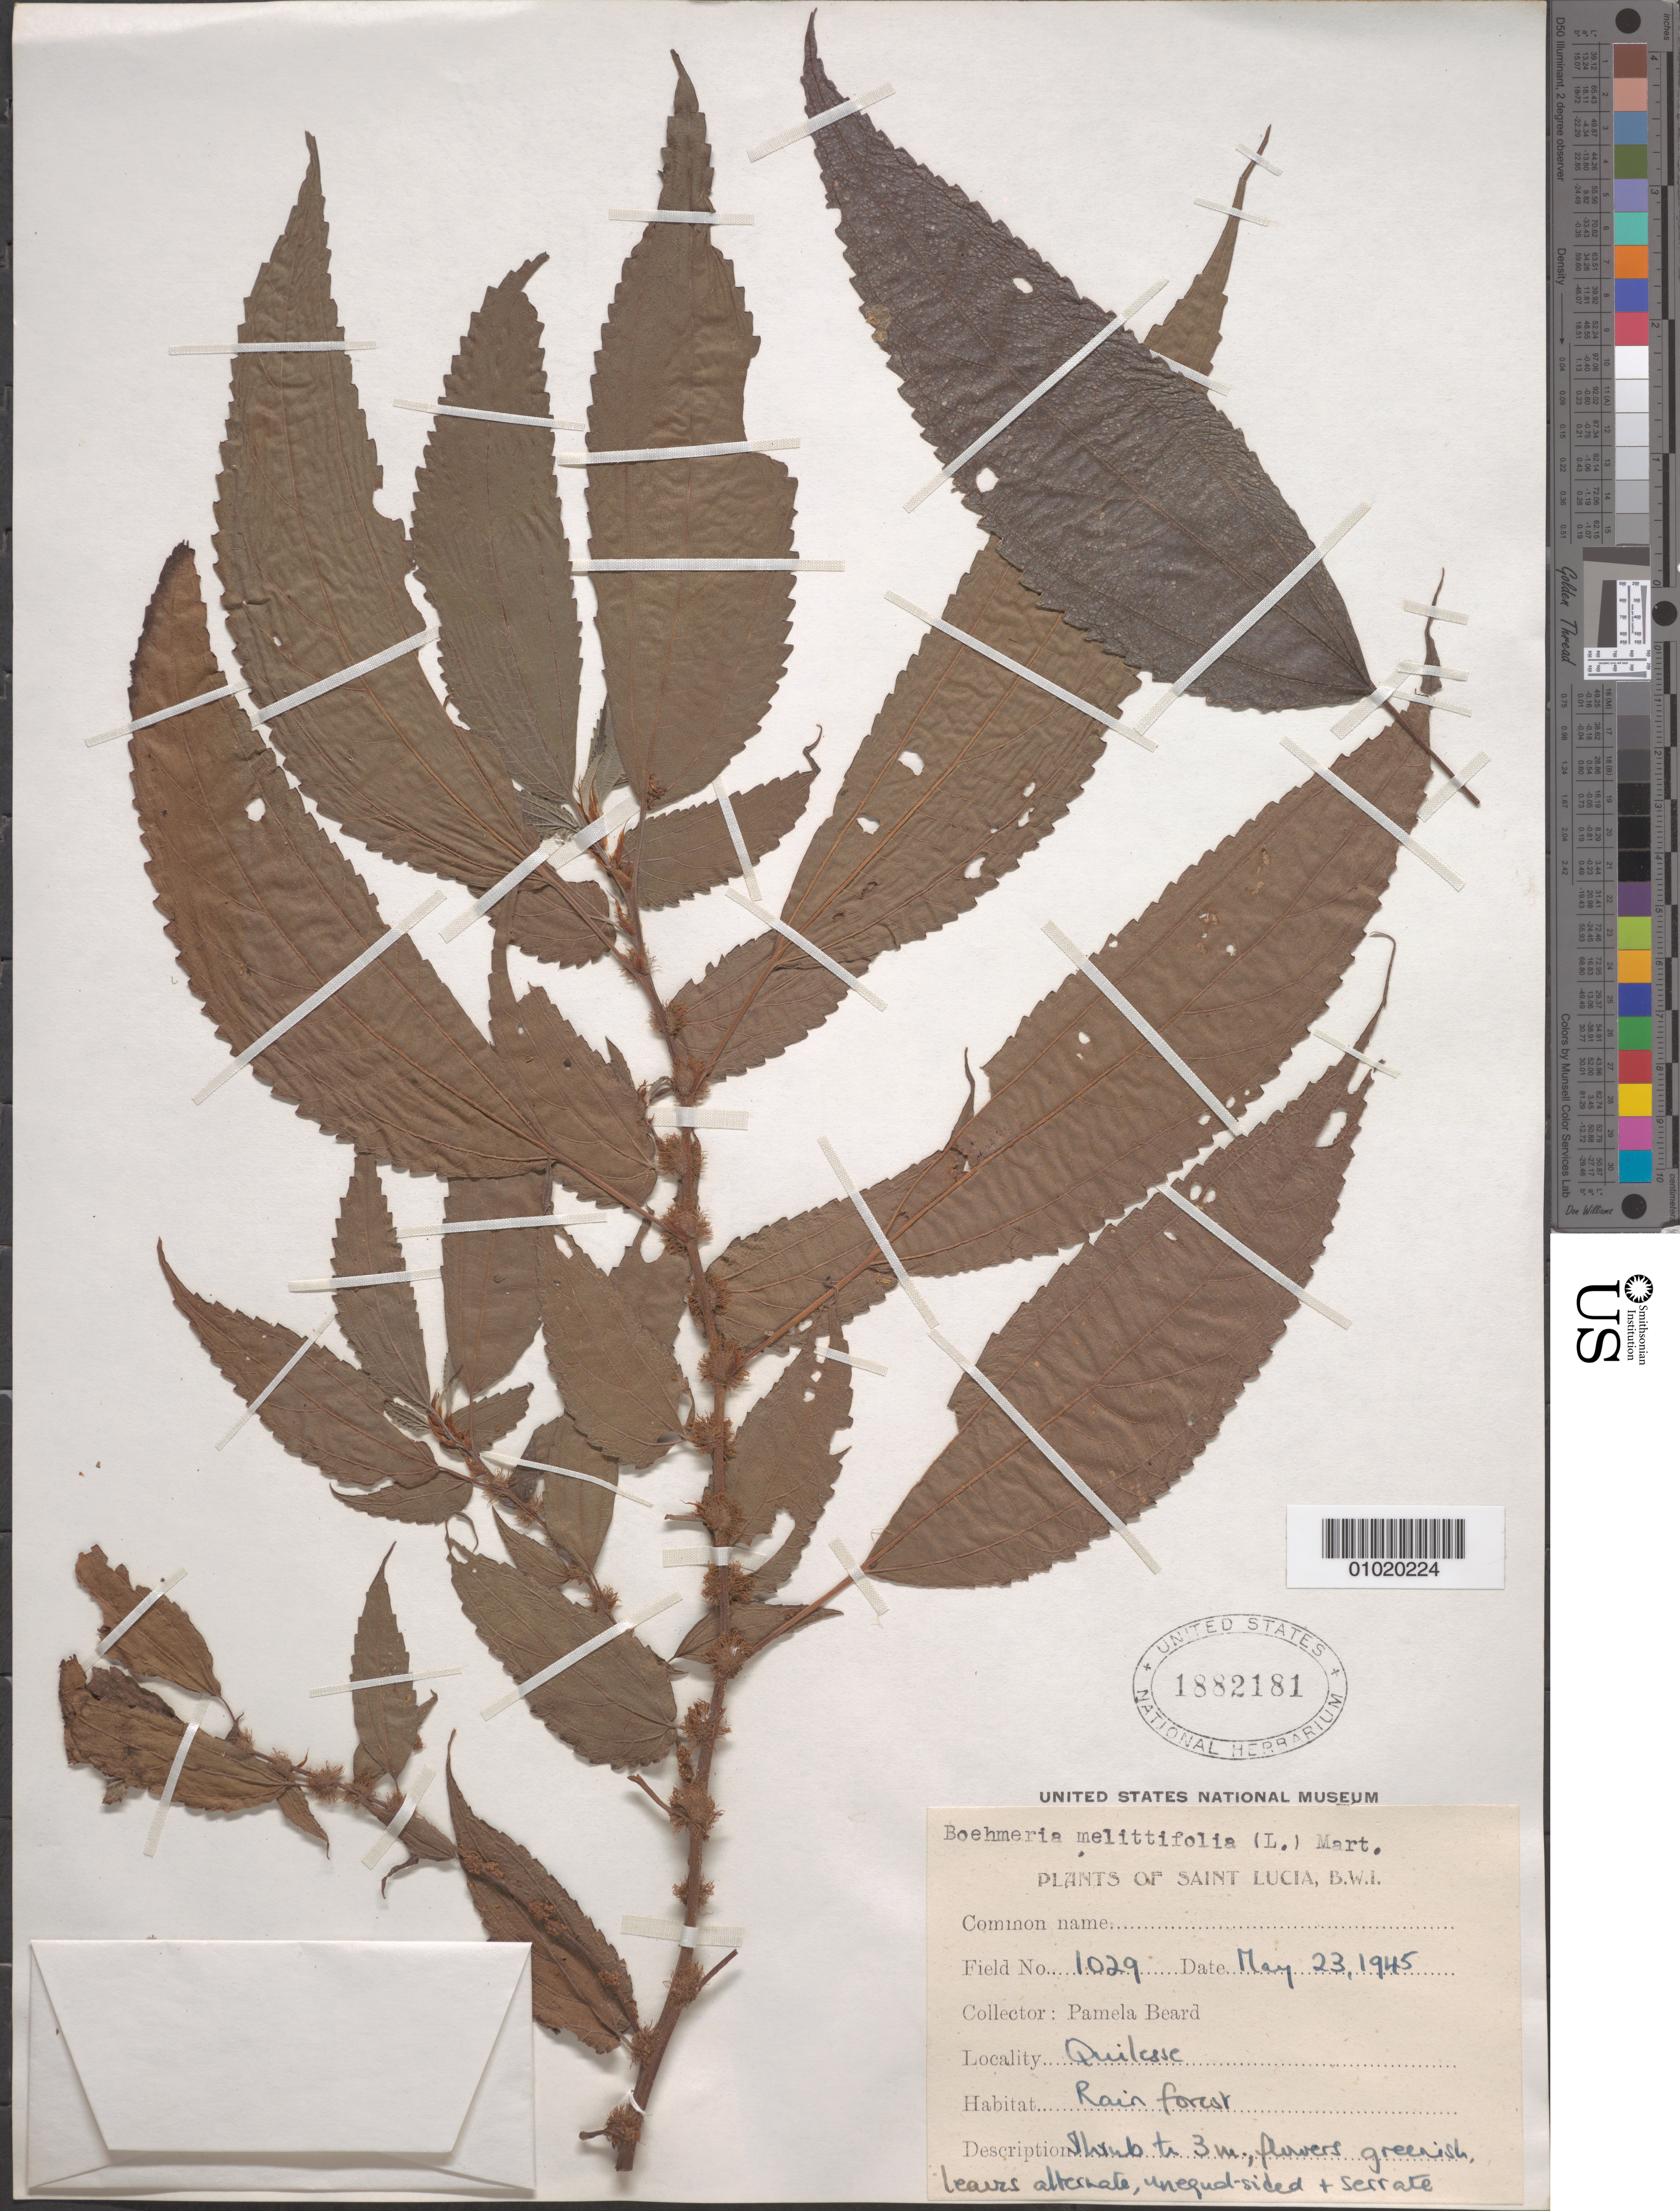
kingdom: Plantae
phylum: Tracheophyta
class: Magnoliopsida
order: Rosales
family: Urticaceae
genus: Boehmeria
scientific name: Boehmeria melittifolia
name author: (L.) Mart.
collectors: P. Beard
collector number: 1029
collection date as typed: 23 May 1945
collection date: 1945-05-23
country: St. Lucia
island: St. Lucia I.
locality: Quilcase. rain forest.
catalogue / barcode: US 1882181